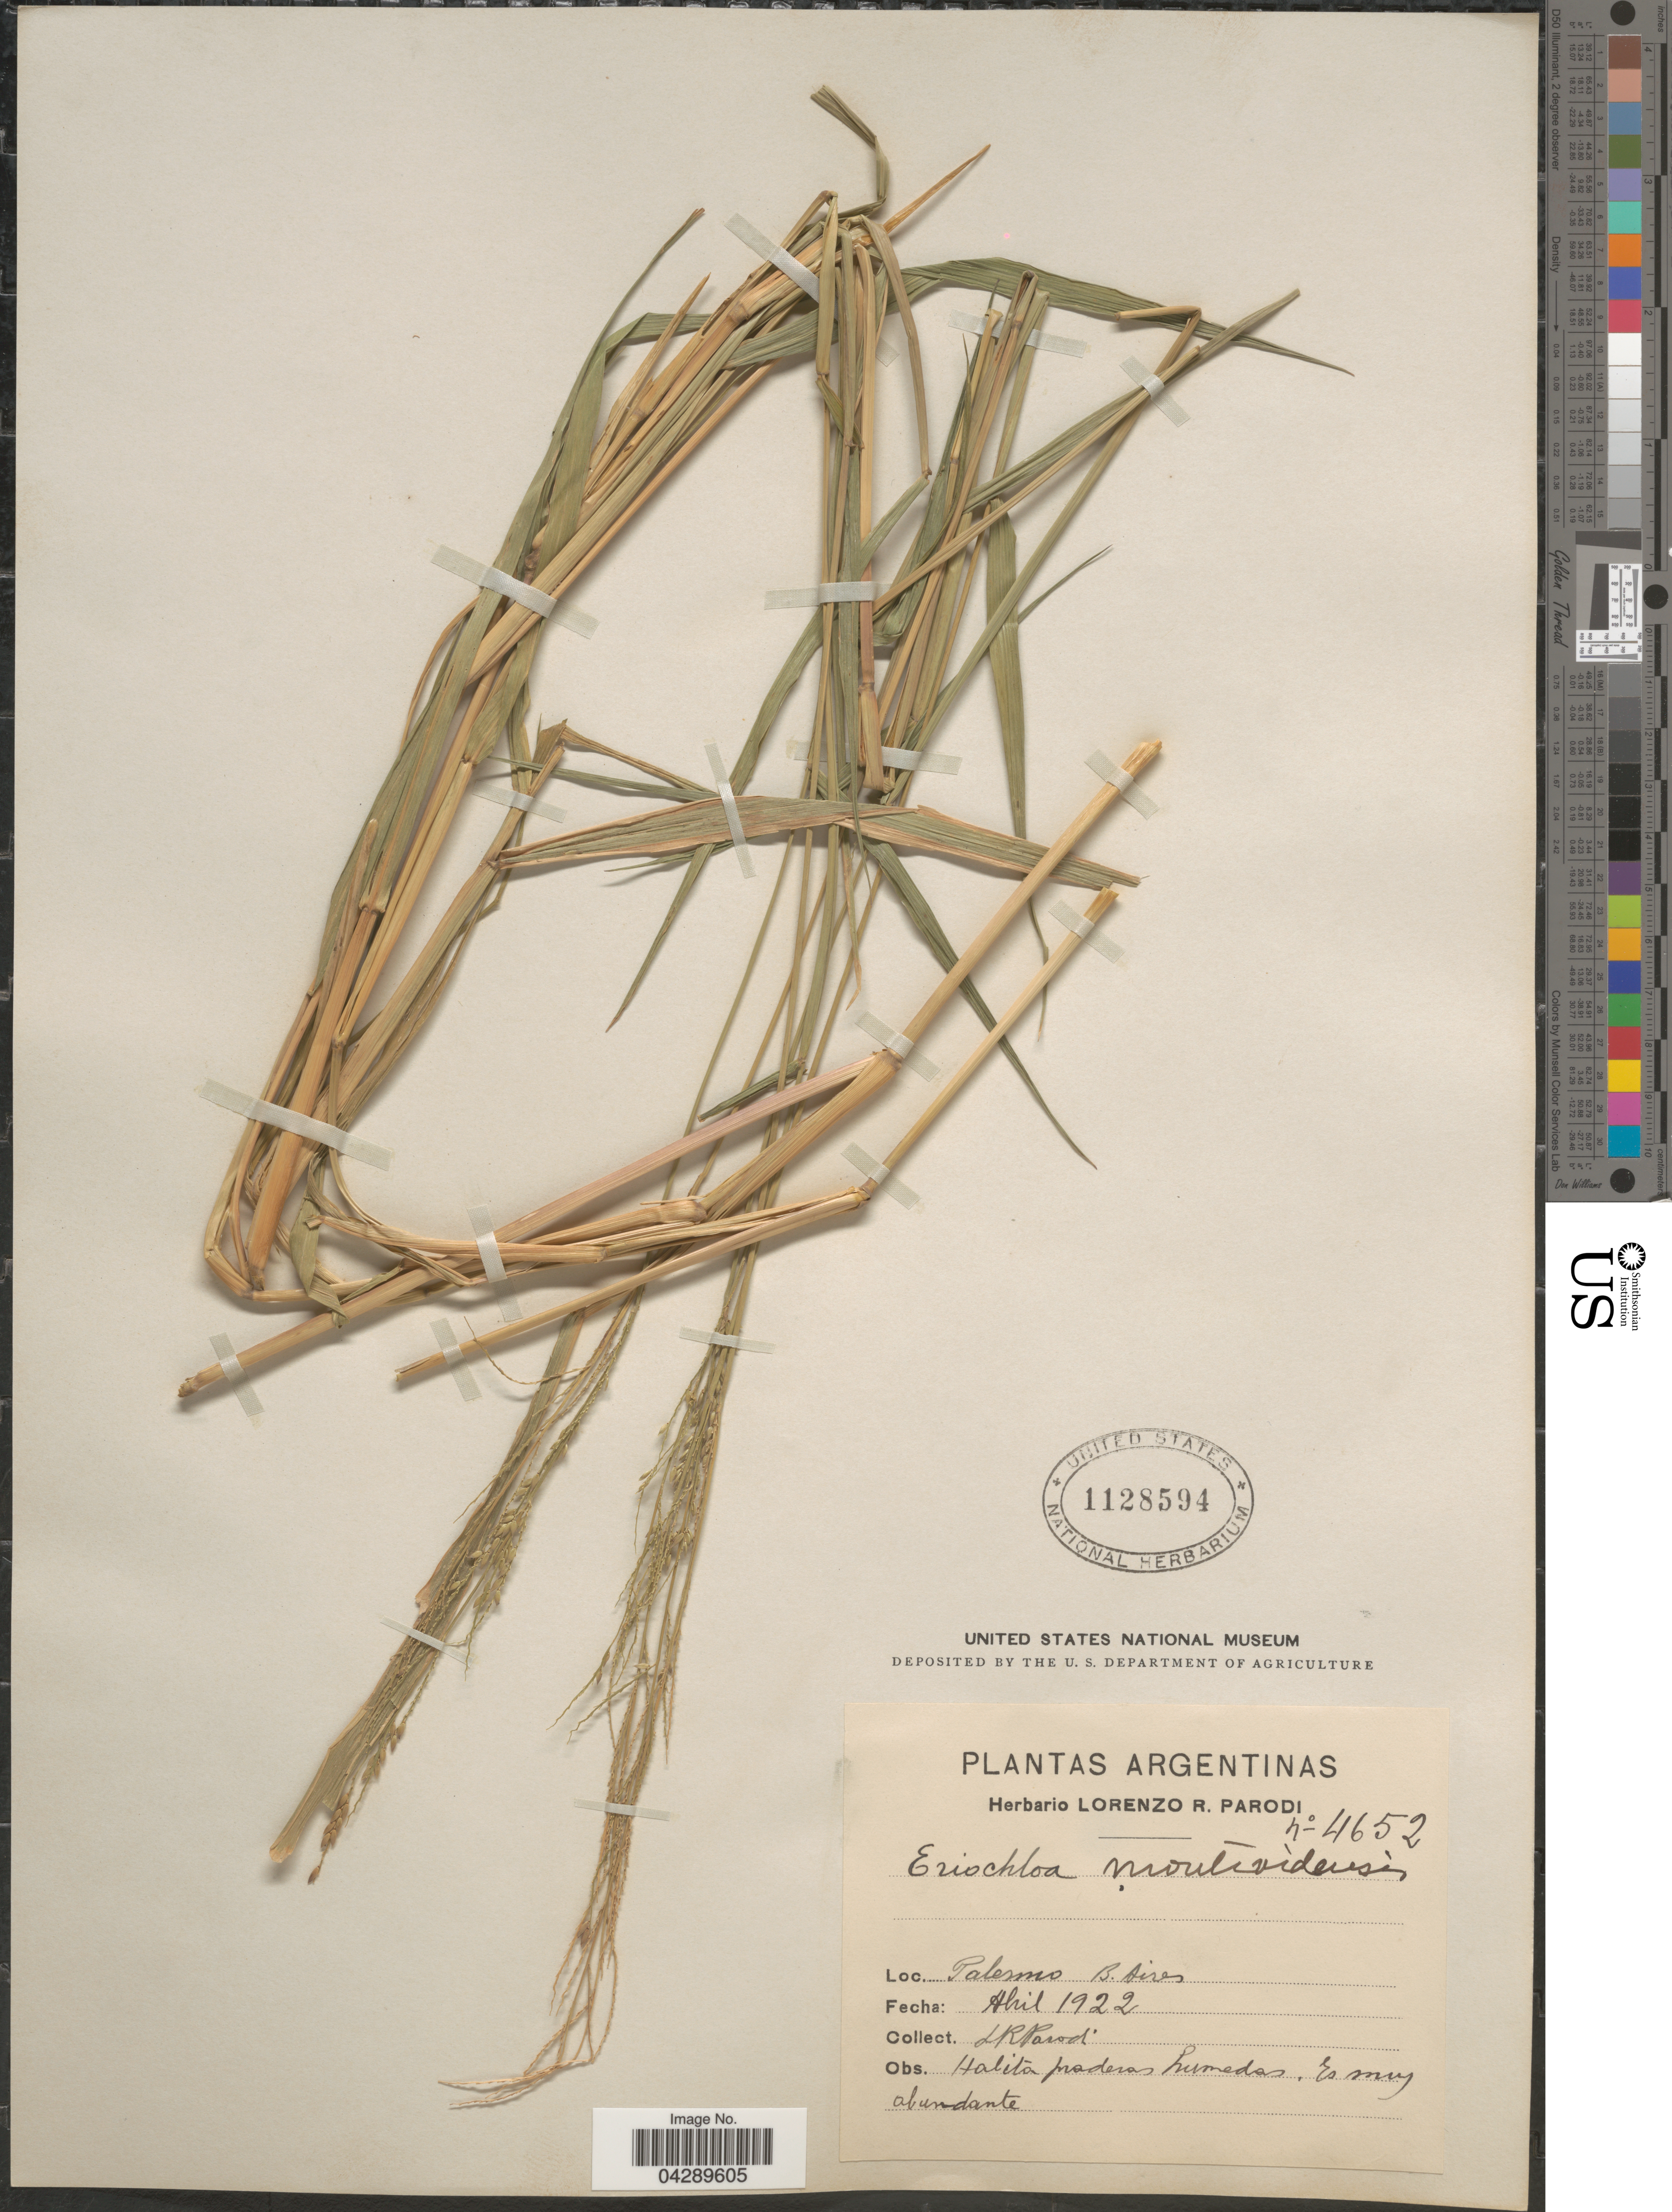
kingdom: Plantae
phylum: Tracheophyta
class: Liliopsida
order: Poales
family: Poaceae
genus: Eriochloa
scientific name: Eriochloa punctata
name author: (L.) Desv. ex Ham.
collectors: L. R. Parodi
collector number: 4652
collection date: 1922-04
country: Argentina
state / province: Buenos Aires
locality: Palermo. B.Aires.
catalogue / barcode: US 1128594